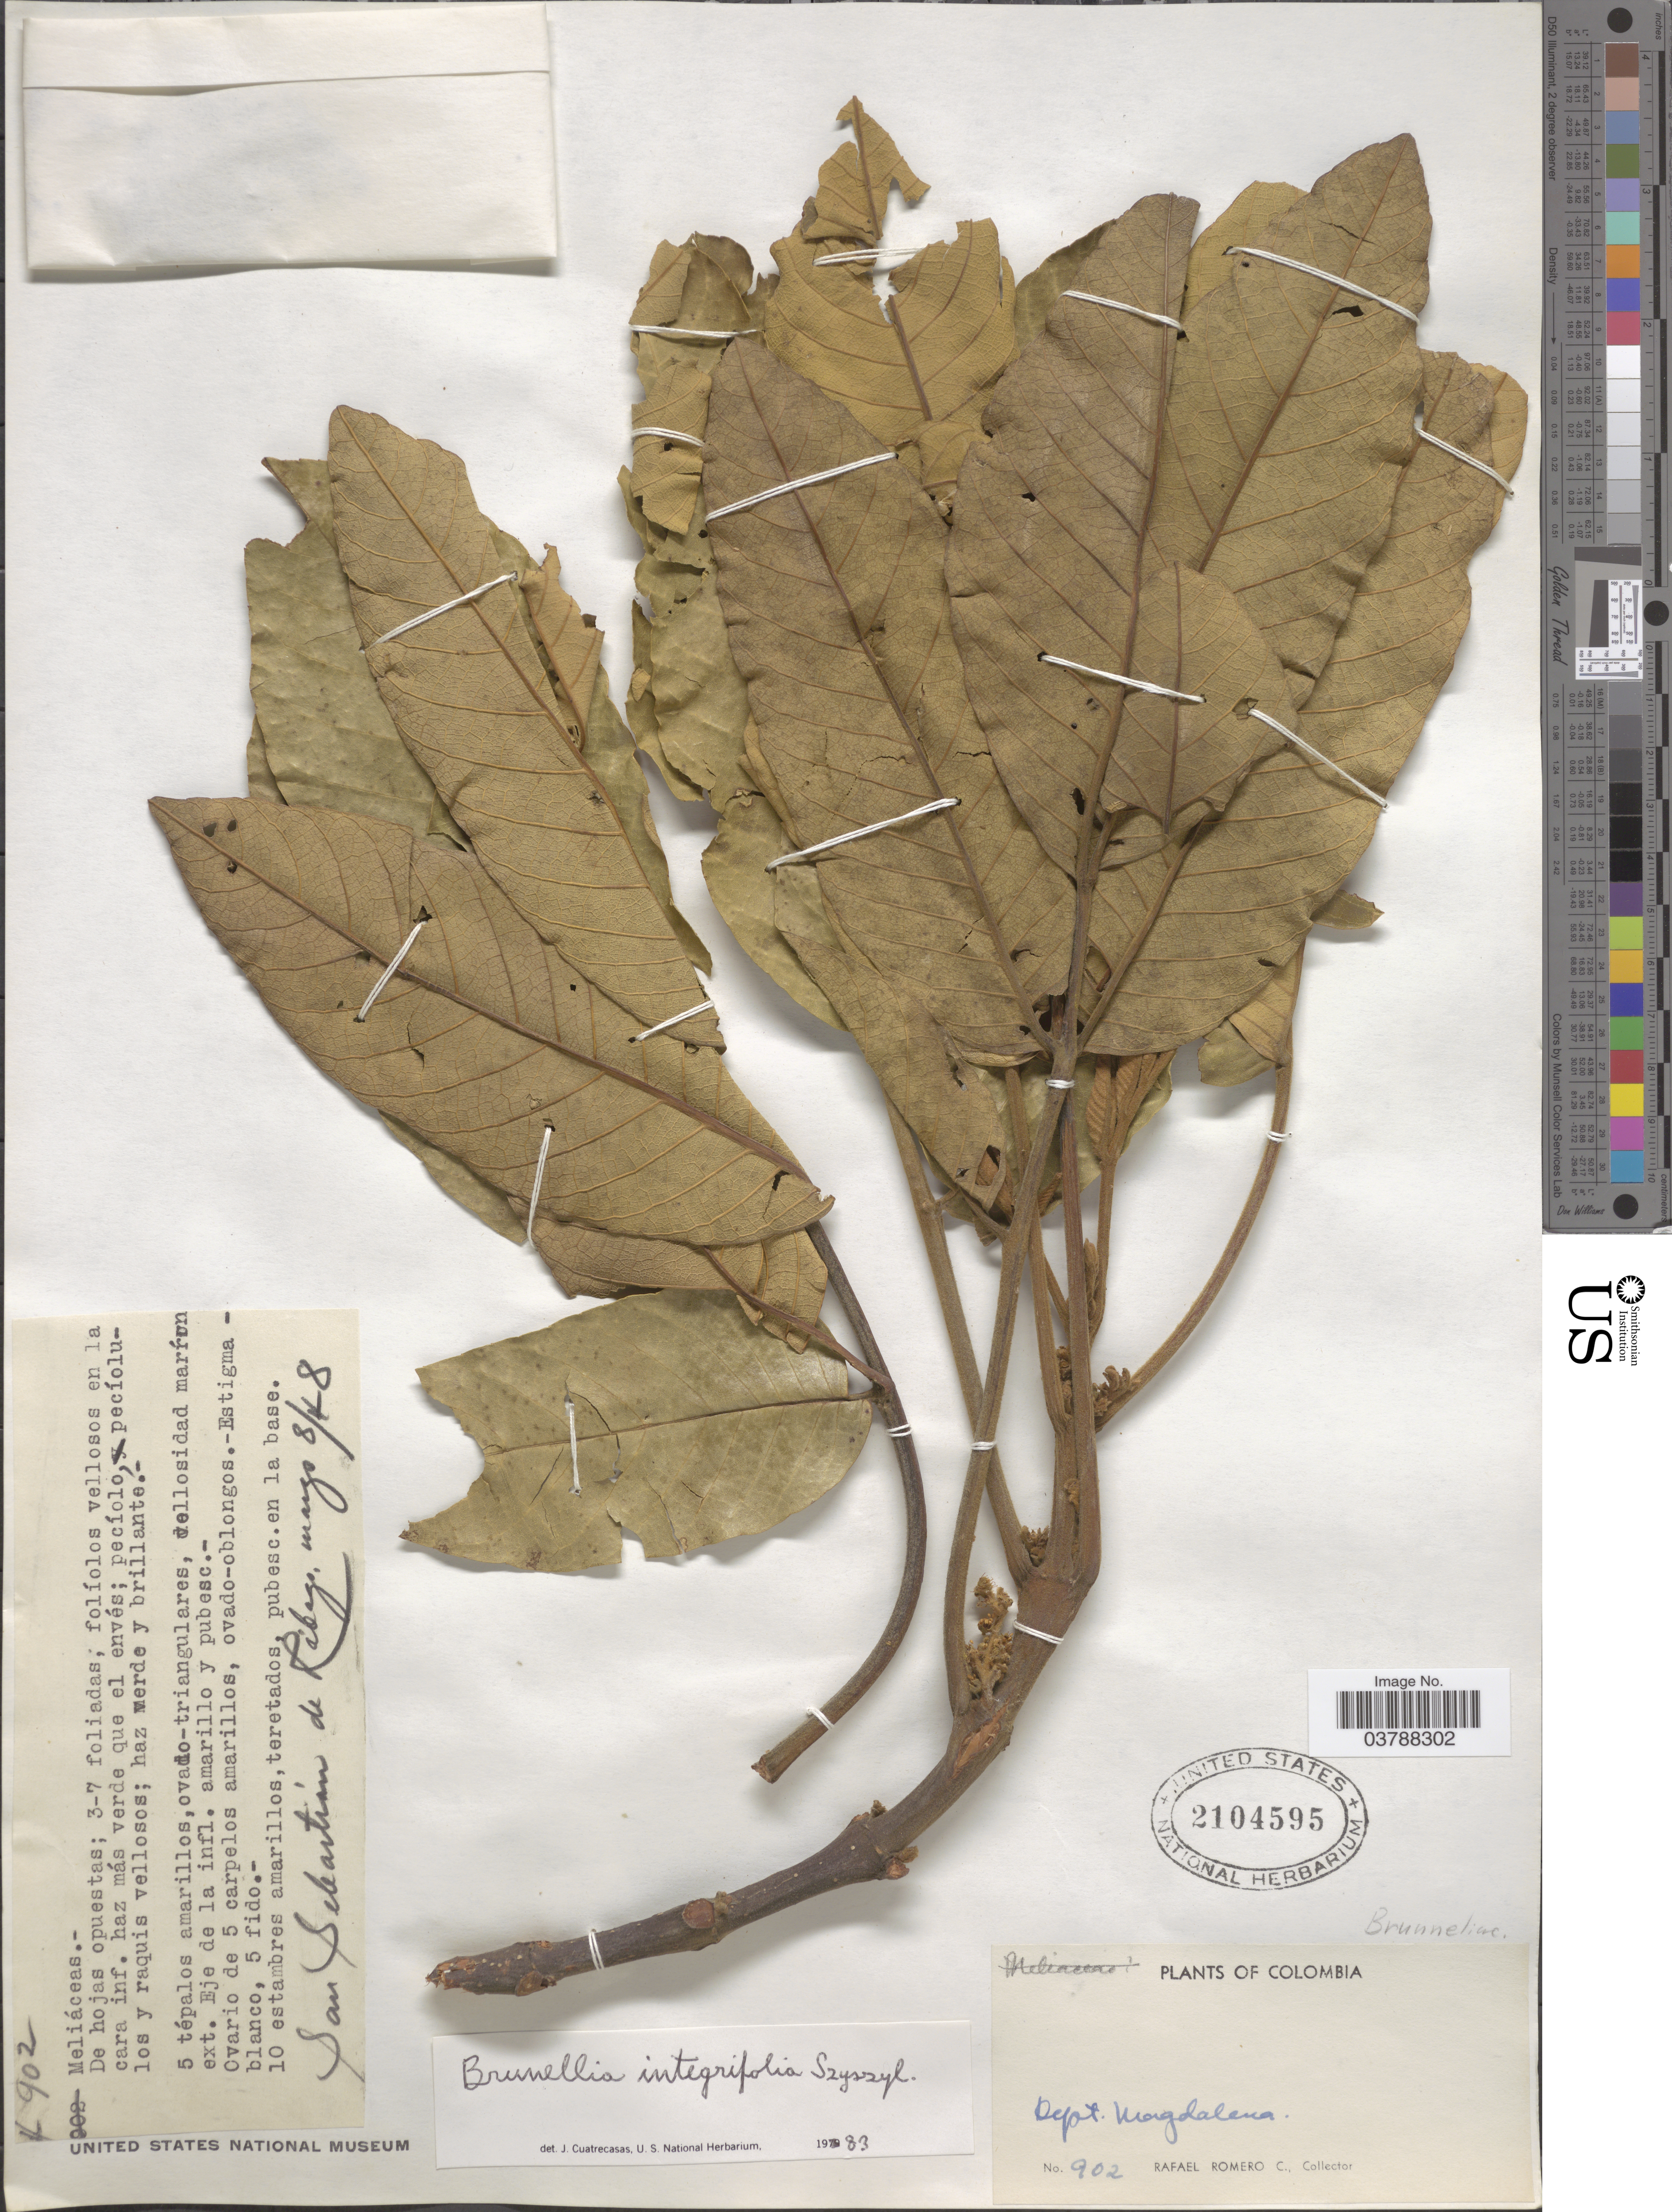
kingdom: Plantae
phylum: Tracheophyta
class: Magnoliopsida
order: Oxalidales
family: Brunelliaceae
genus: Brunellia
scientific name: Brunellia integrifolia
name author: Szyszyl.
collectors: R. Romero Castañeda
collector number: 902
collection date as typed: Transcribed d/m/y: 8/3/48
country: Colombia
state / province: Magdalena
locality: Dept. Magdalena.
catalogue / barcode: US 2104595